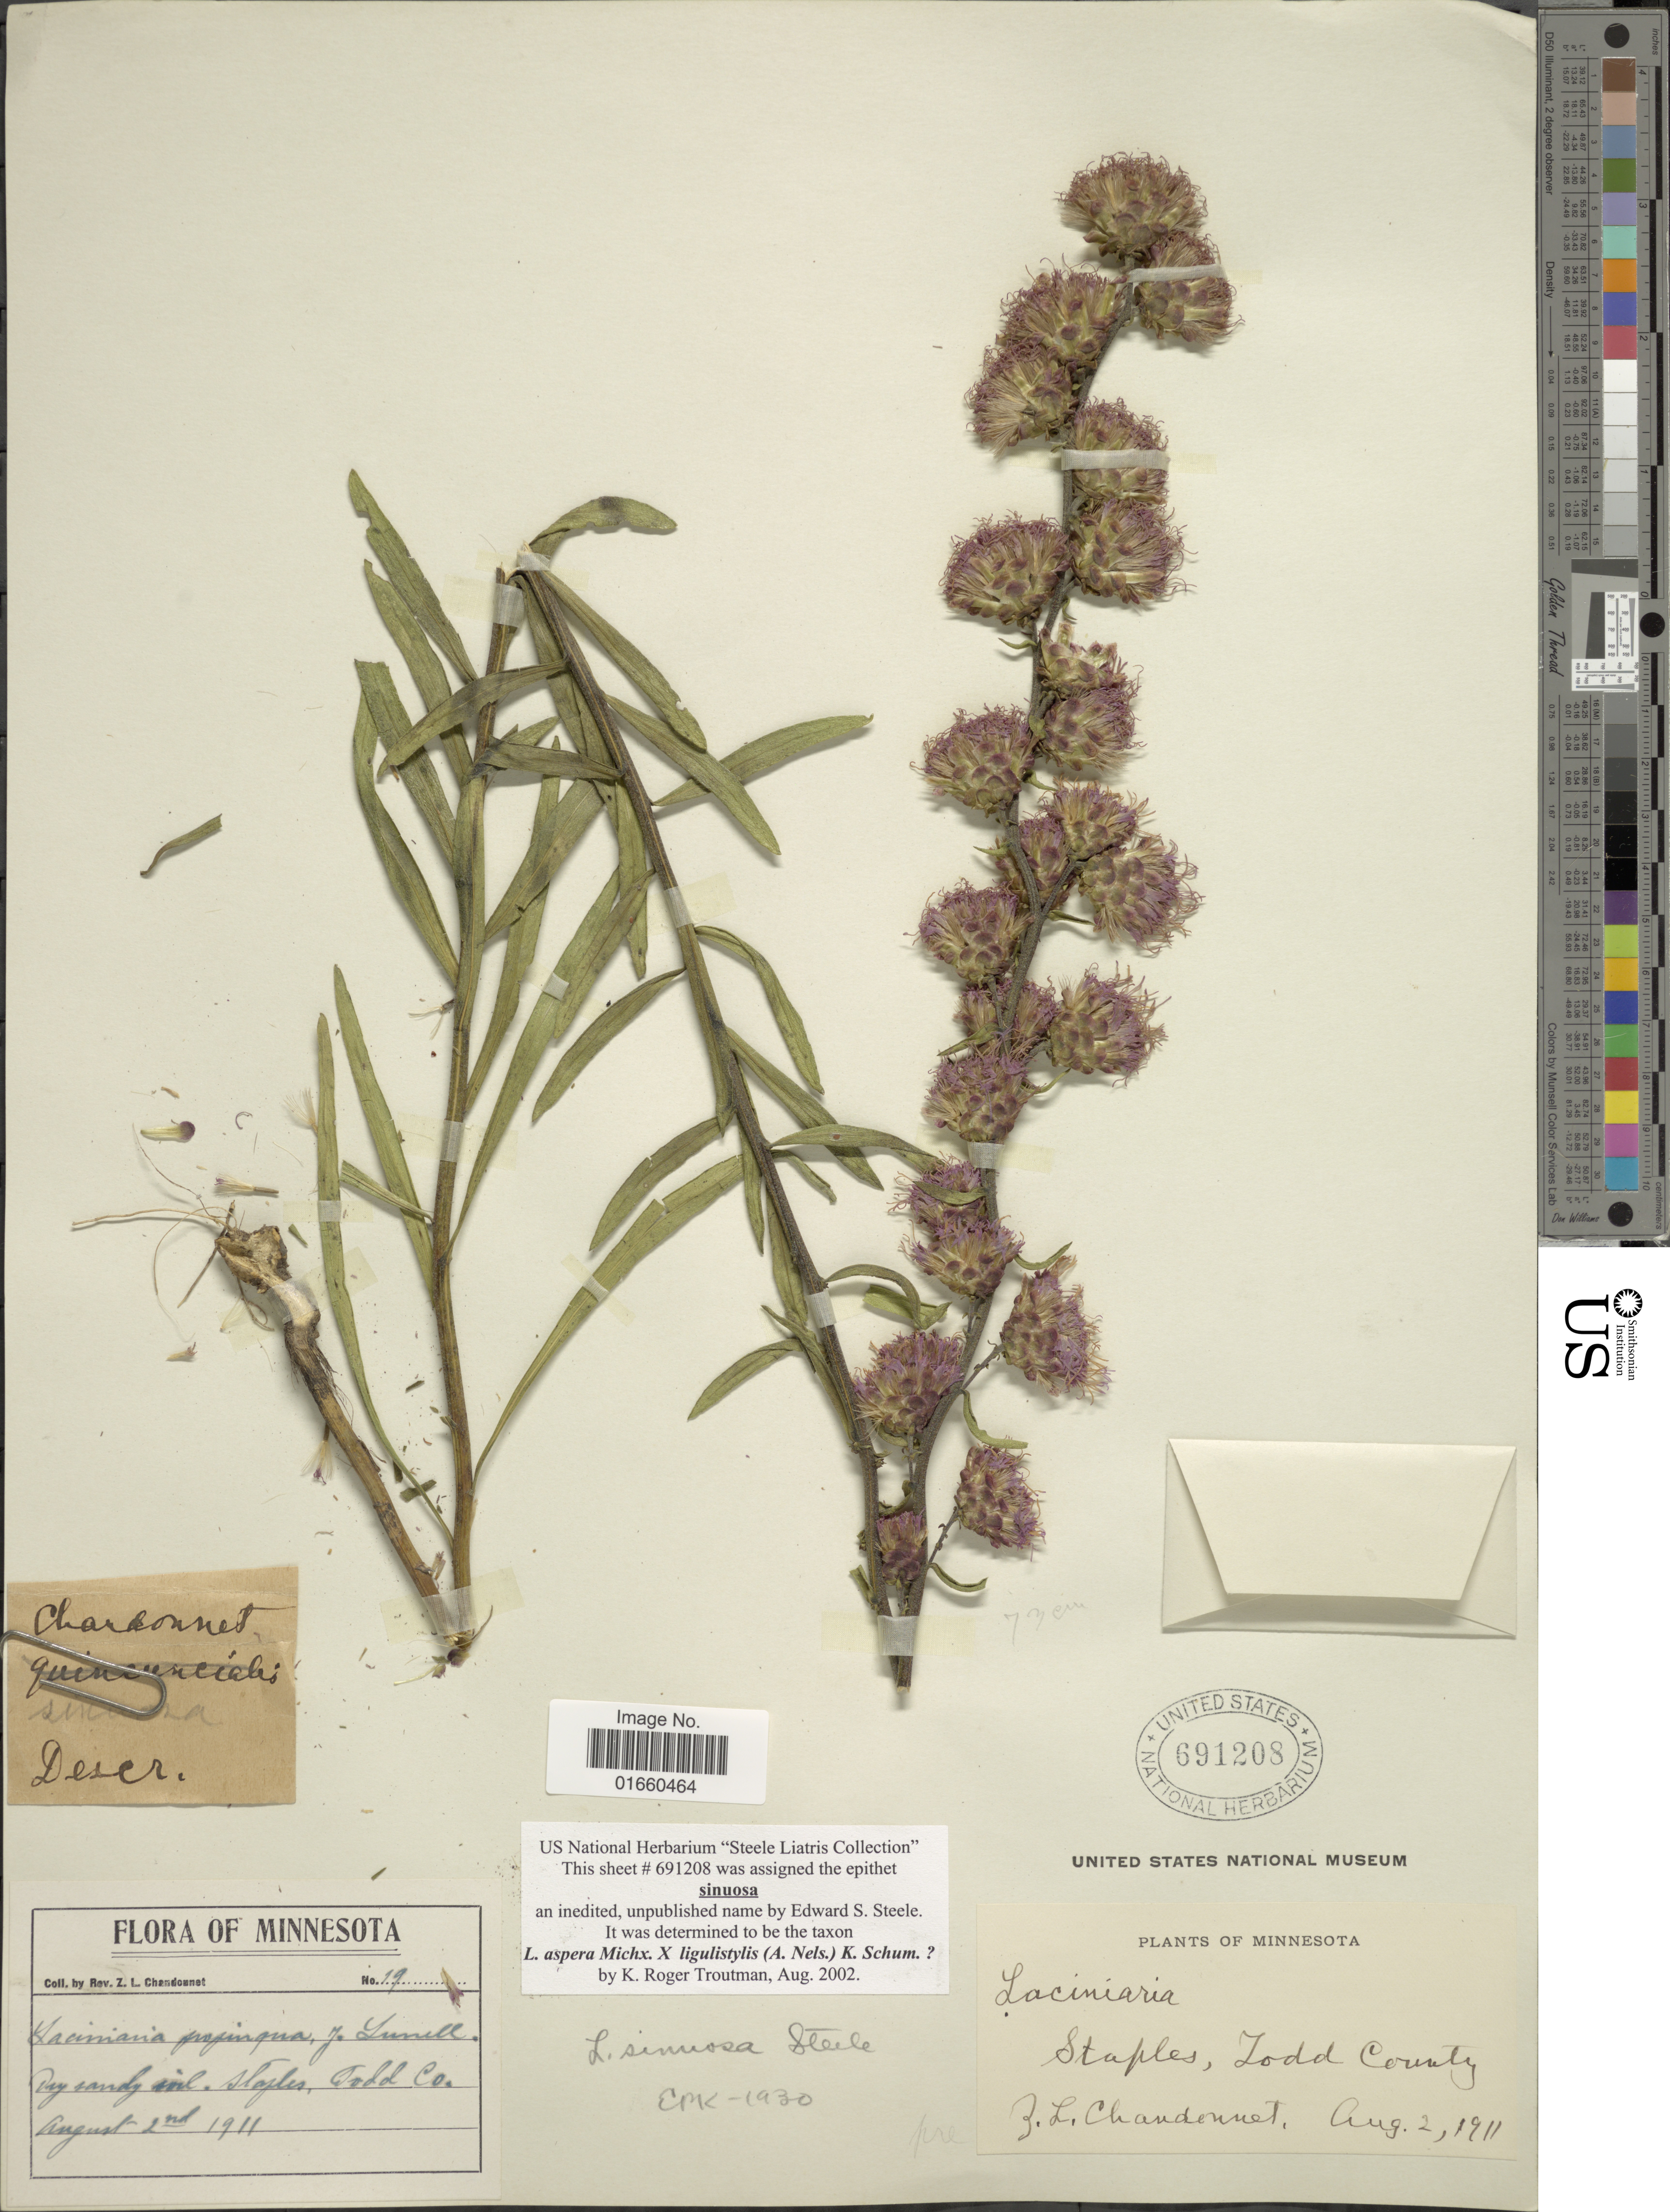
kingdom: Plantae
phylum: Tracheophyta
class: Magnoliopsida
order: Asterales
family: Asteraceae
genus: Liatris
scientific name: Liatris aspera x L. ligulistylus (A. Nelson) K. Schum.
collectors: Z. Chandonnet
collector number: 19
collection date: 1911-08-02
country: United States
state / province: Minnesota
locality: Staples, Todd Co.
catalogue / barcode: US 691208